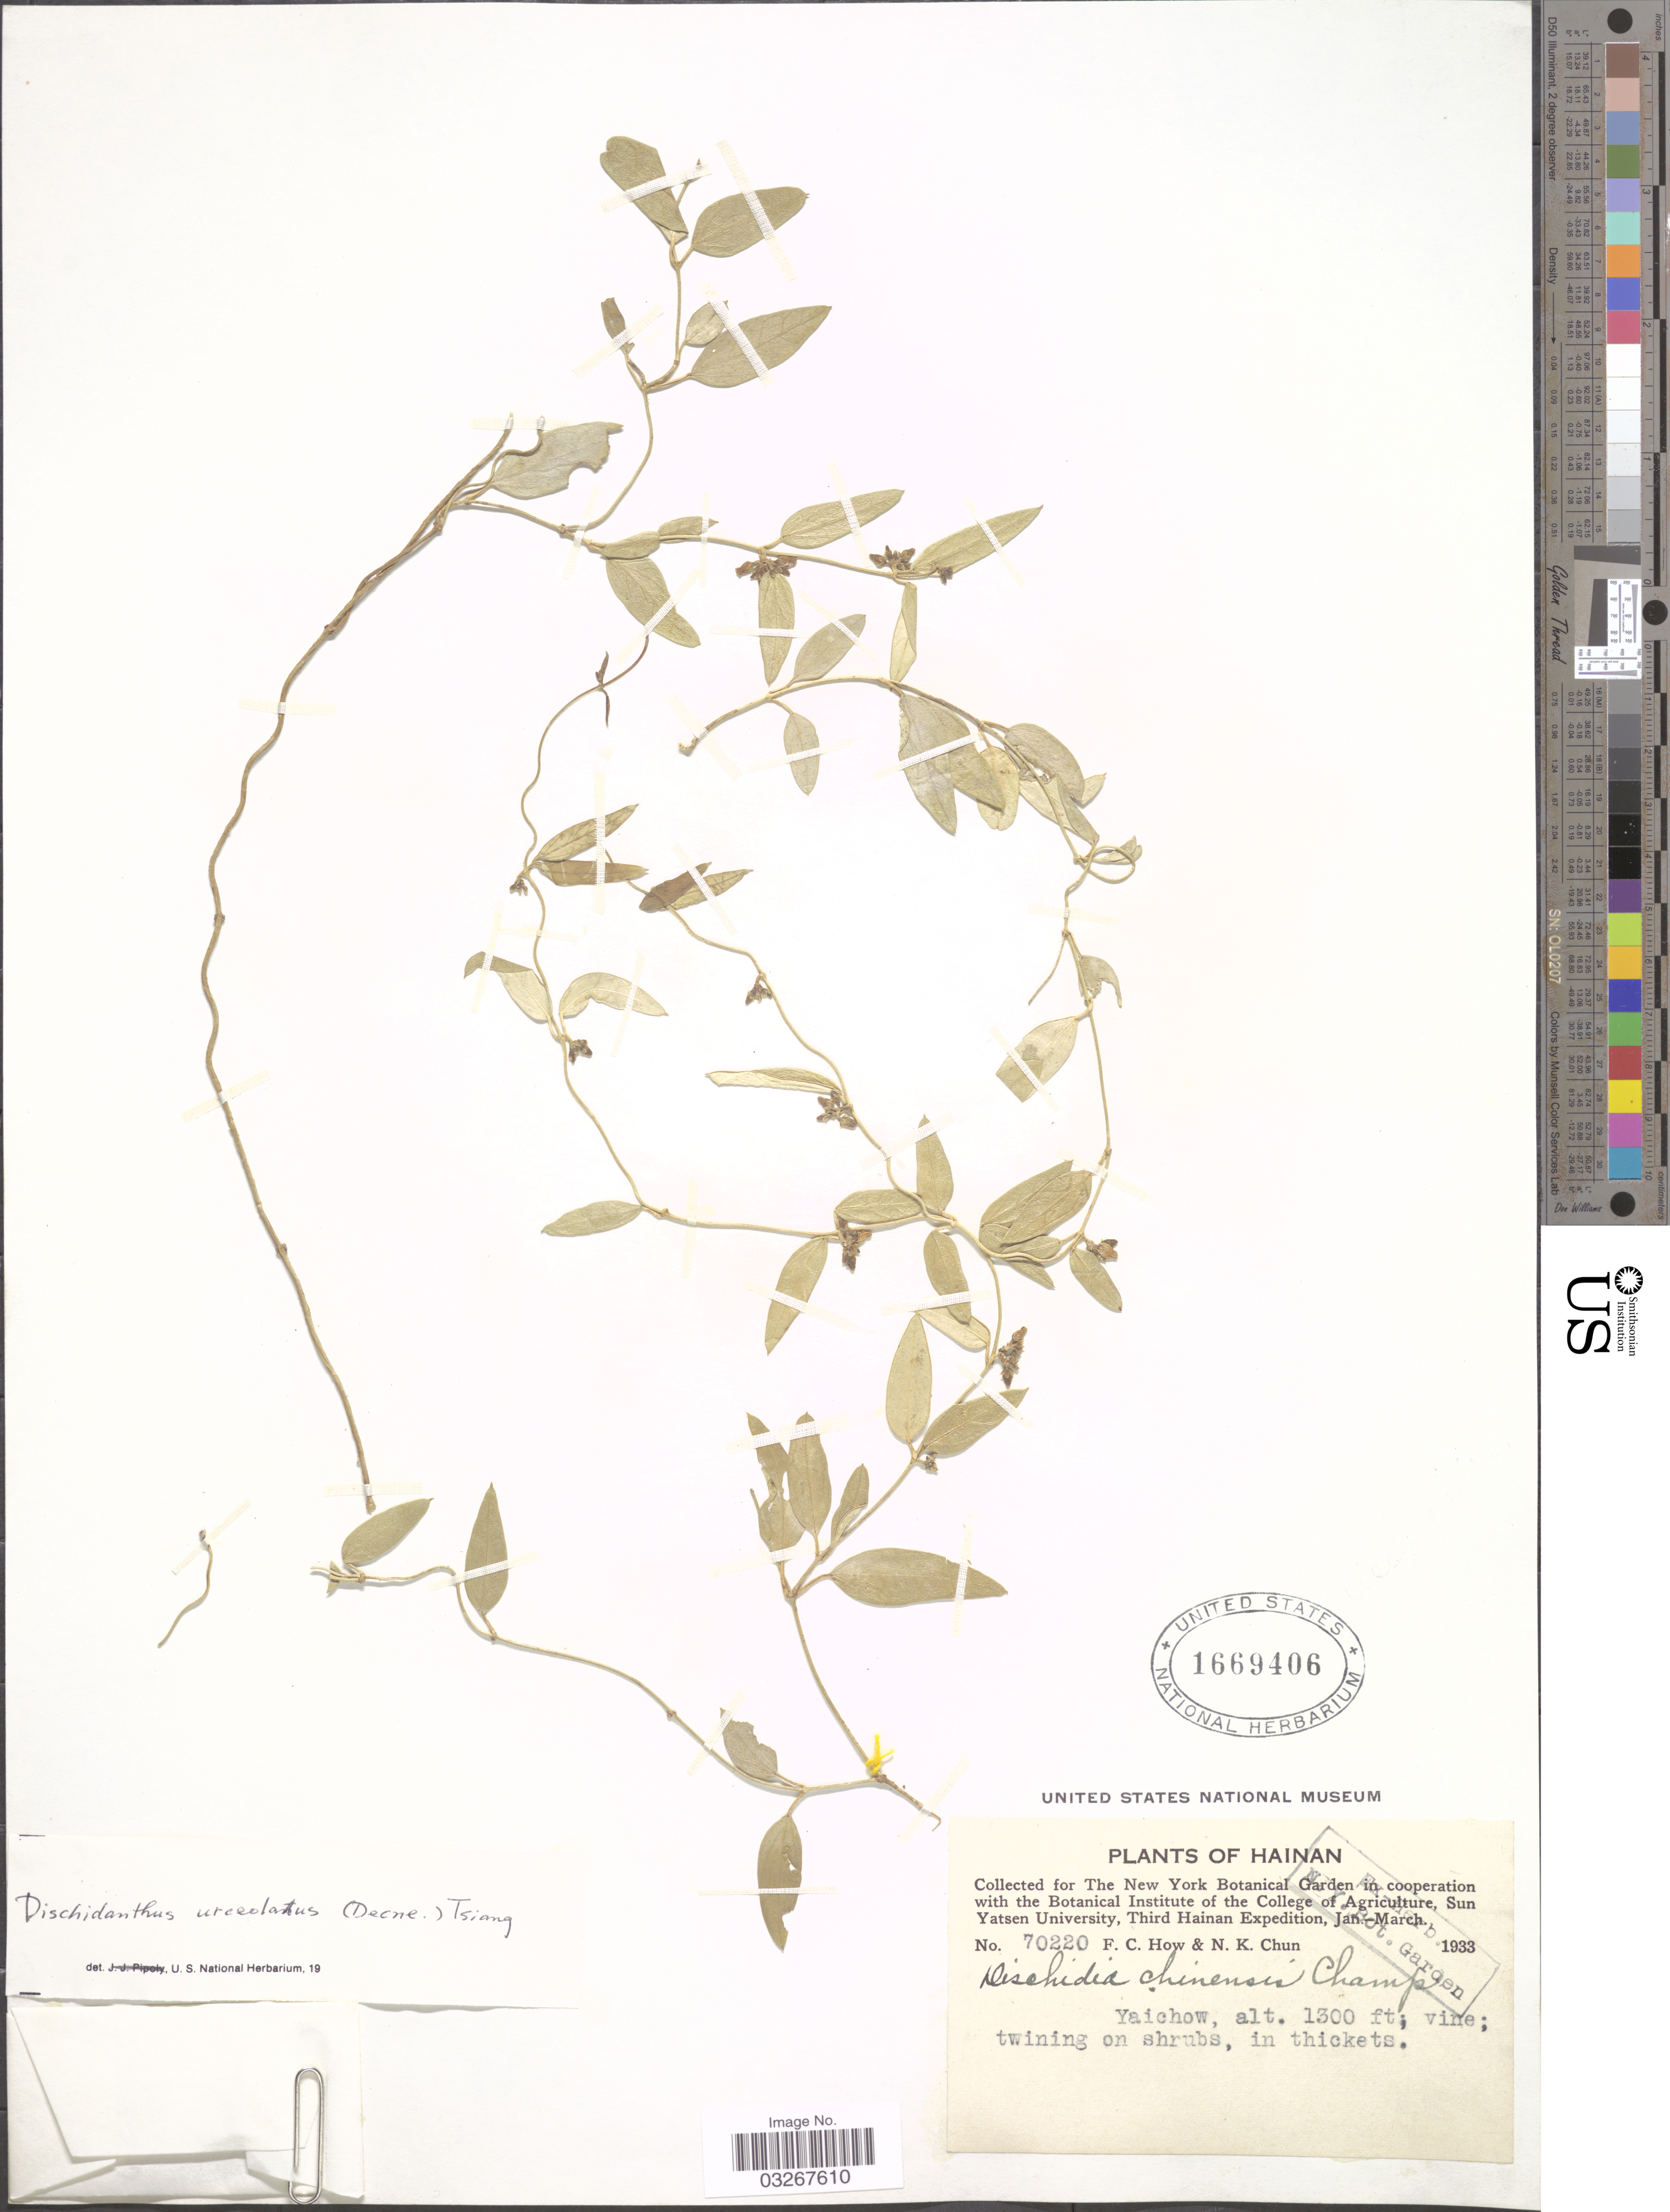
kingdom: Plantae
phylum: Tracheophyta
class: Magnoliopsida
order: Gentianales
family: Apocynaceae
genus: Dischidanthus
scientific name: Dischidanthus urceolatus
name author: (Decne.) Tsiang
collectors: F. C. How & N. K. Chun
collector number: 70220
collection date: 1933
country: China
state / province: Hainan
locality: Yaichow.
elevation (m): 396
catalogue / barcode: US 1669406